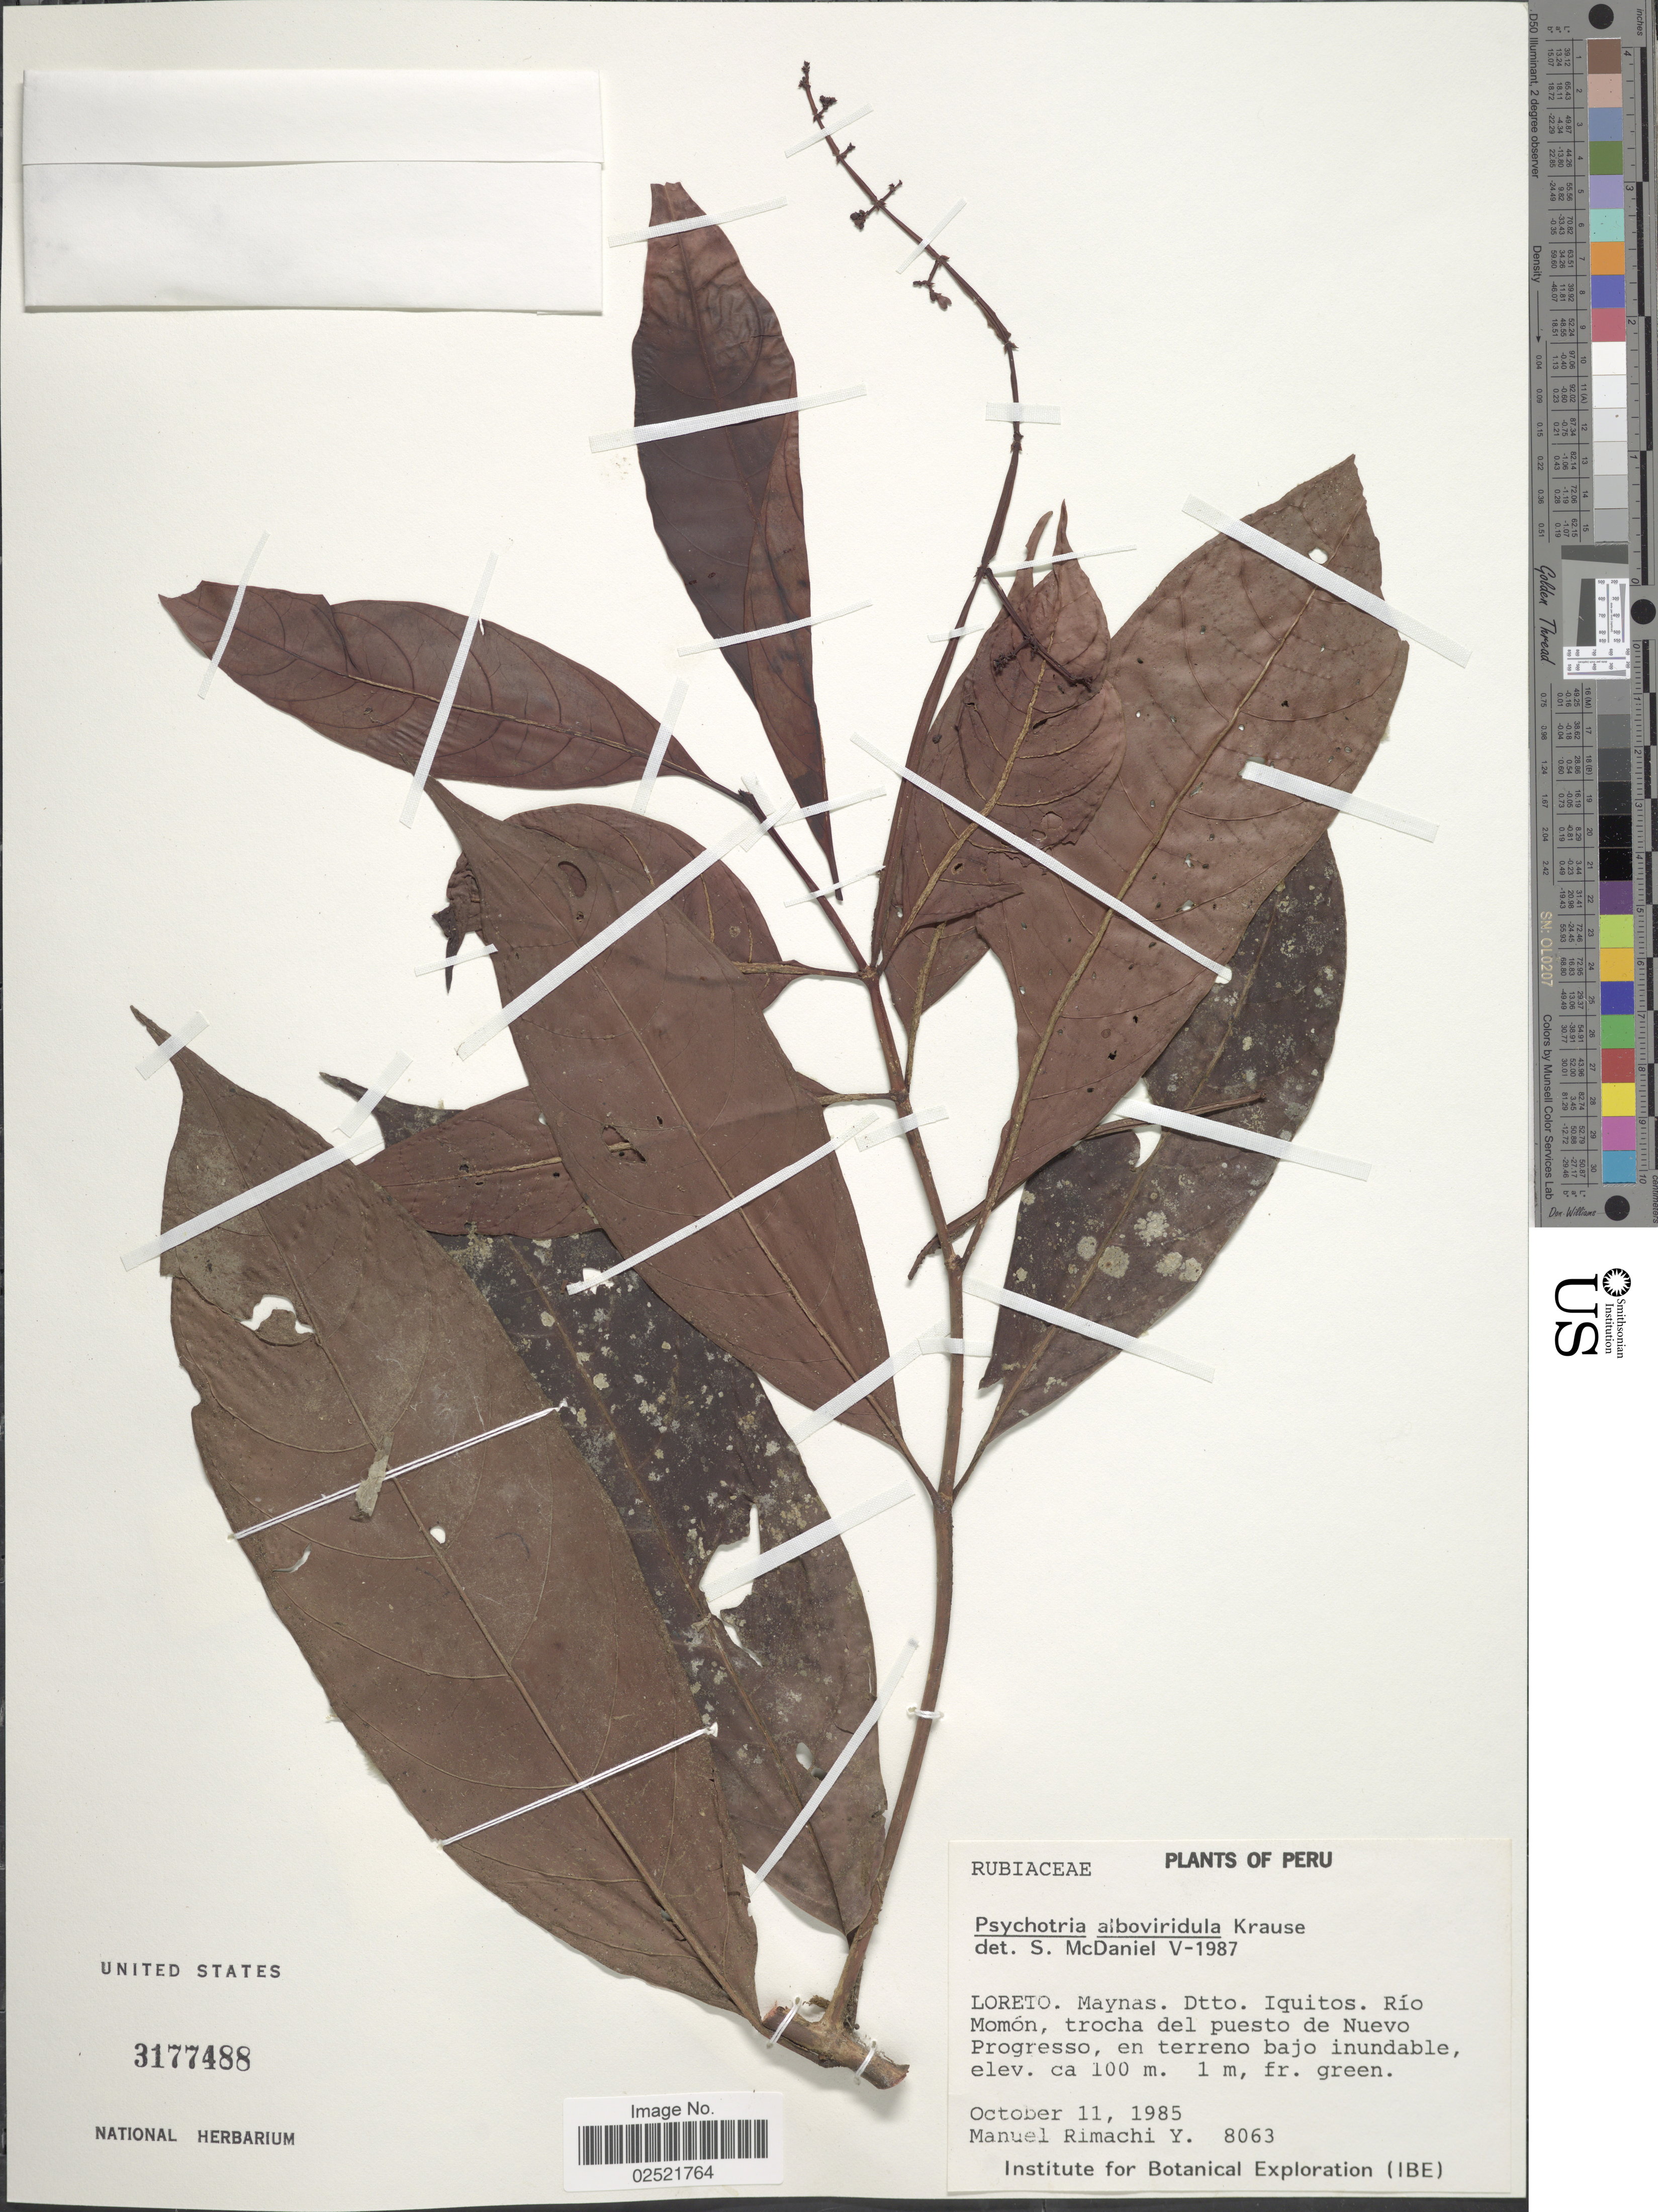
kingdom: Plantae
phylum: Tracheophyta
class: Magnoliopsida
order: Gentianales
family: Rubiaceae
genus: Psychotria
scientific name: Psychotria remota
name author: Benth.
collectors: M. Rimachi Y.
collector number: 8063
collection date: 1985-10-11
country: Peru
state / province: Loreto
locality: Maynas, Dtto. Iquitos, Rio Momon, trocha del puesto de Nuevo Progresso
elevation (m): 100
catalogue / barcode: US 3177488